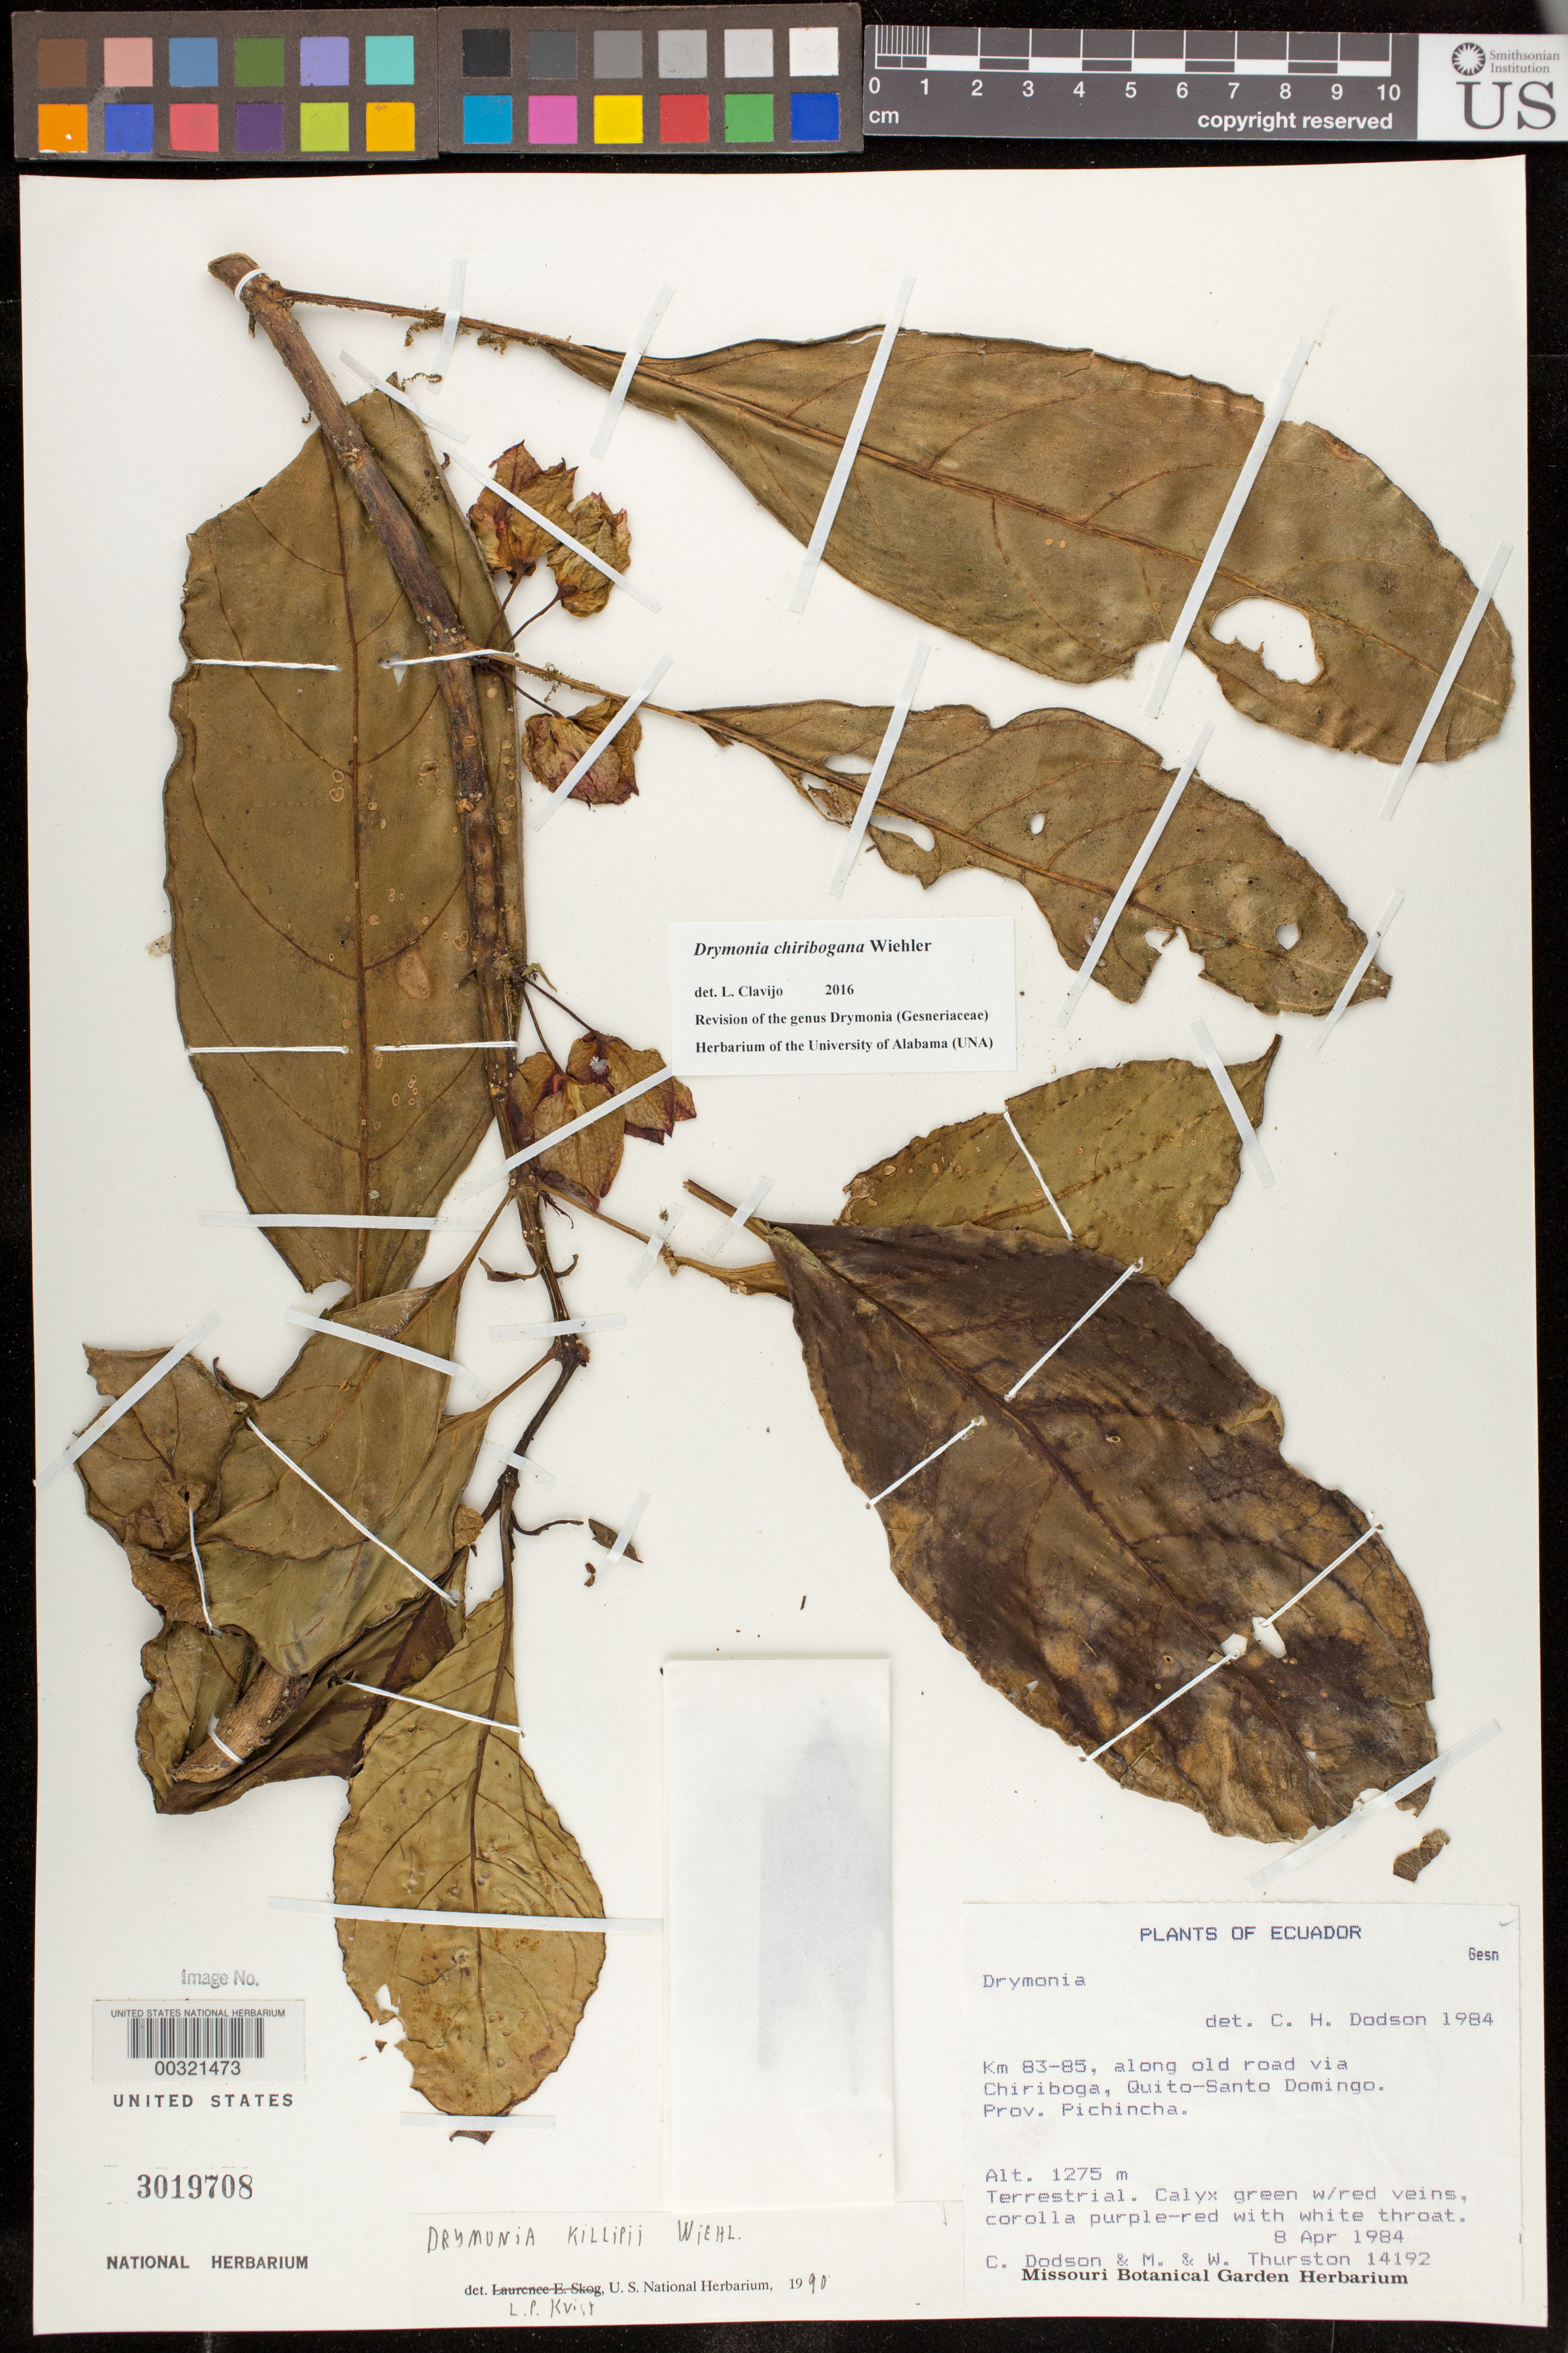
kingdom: Plantae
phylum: Tracheophyta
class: Magnoliopsida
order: Lamiales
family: Gesneriaceae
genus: Drymonia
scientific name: Drymonia chiribogana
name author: Wiehler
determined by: Clavijo, L.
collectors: C. H. Dodson, M. Thurston & W. Thurston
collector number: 14192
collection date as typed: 08 Apr 1984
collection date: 1984-04-08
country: Ecuador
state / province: Pichincha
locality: Km 83-85, along old road via Chiriboga, Quito - Santo Domingo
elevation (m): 1275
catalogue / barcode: US 3019708